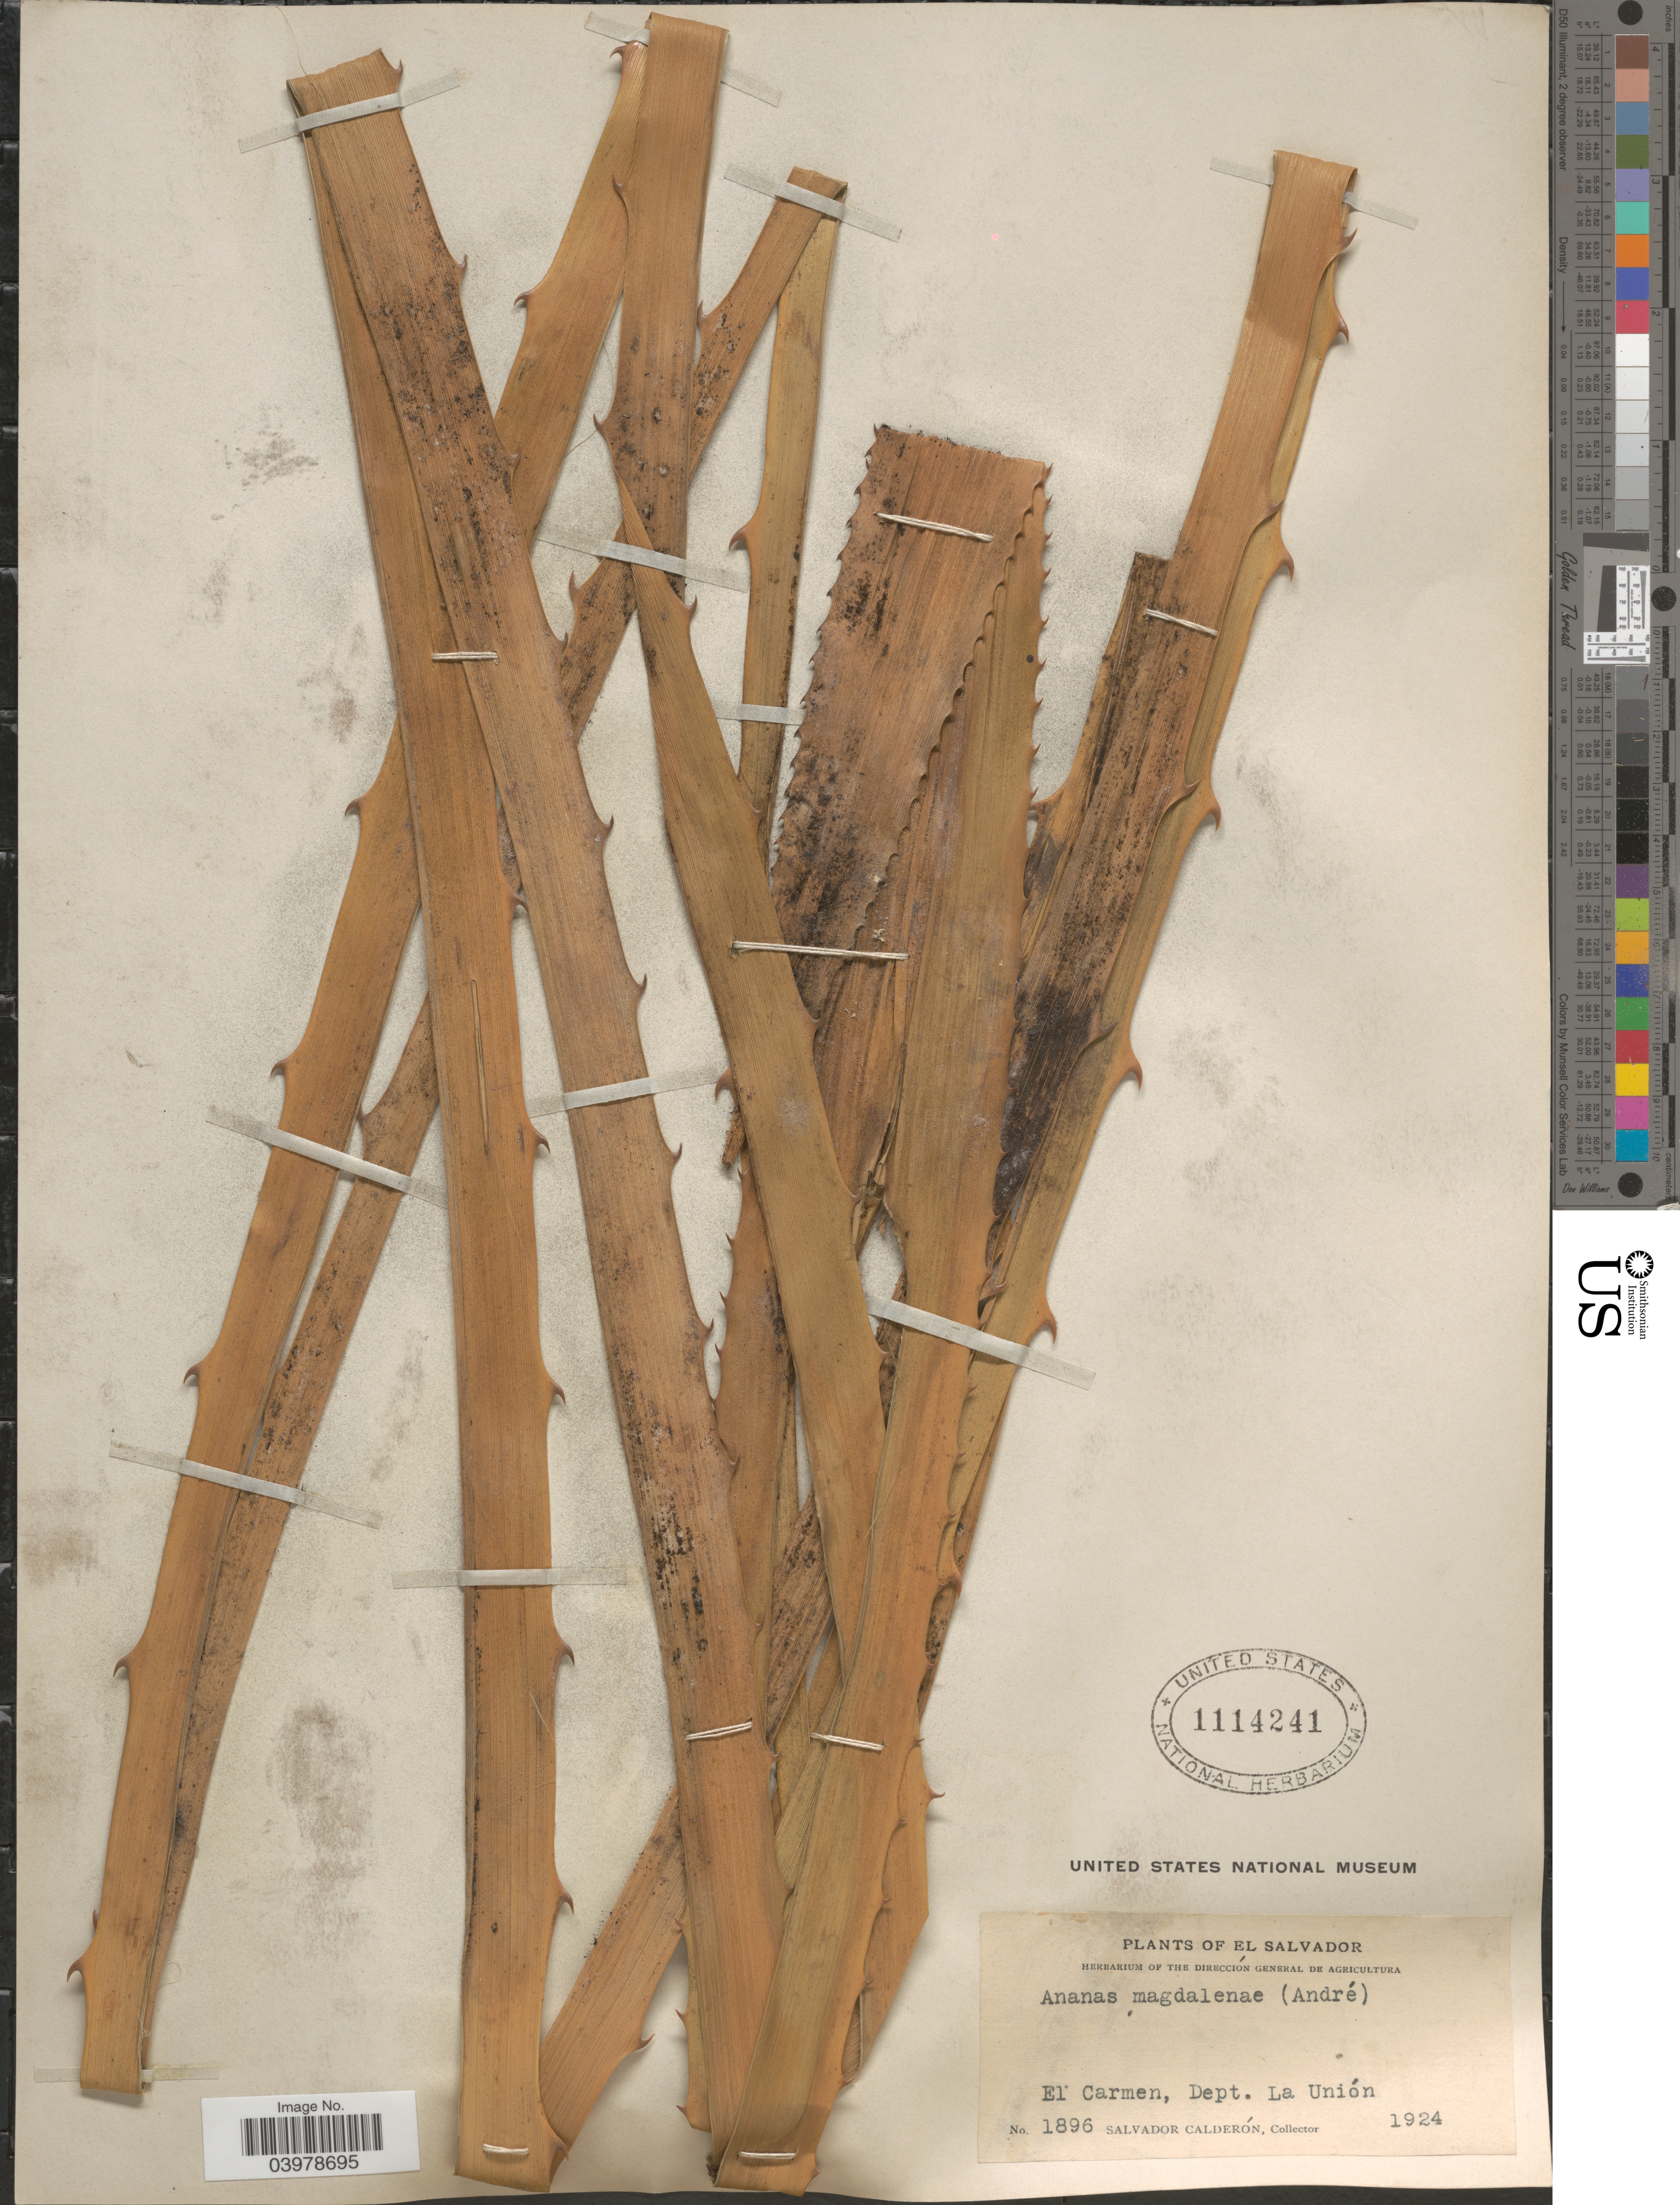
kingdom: Plantae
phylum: Tracheophyta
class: Liliopsida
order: Poales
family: Bromeliaceae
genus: Aechmea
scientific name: Aechmea magdalenae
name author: (André) André ex Baker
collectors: S. Calderón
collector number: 1896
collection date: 1924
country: El Salvador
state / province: La Union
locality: El Carmen, Dept. La Unión.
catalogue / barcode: US 1114241